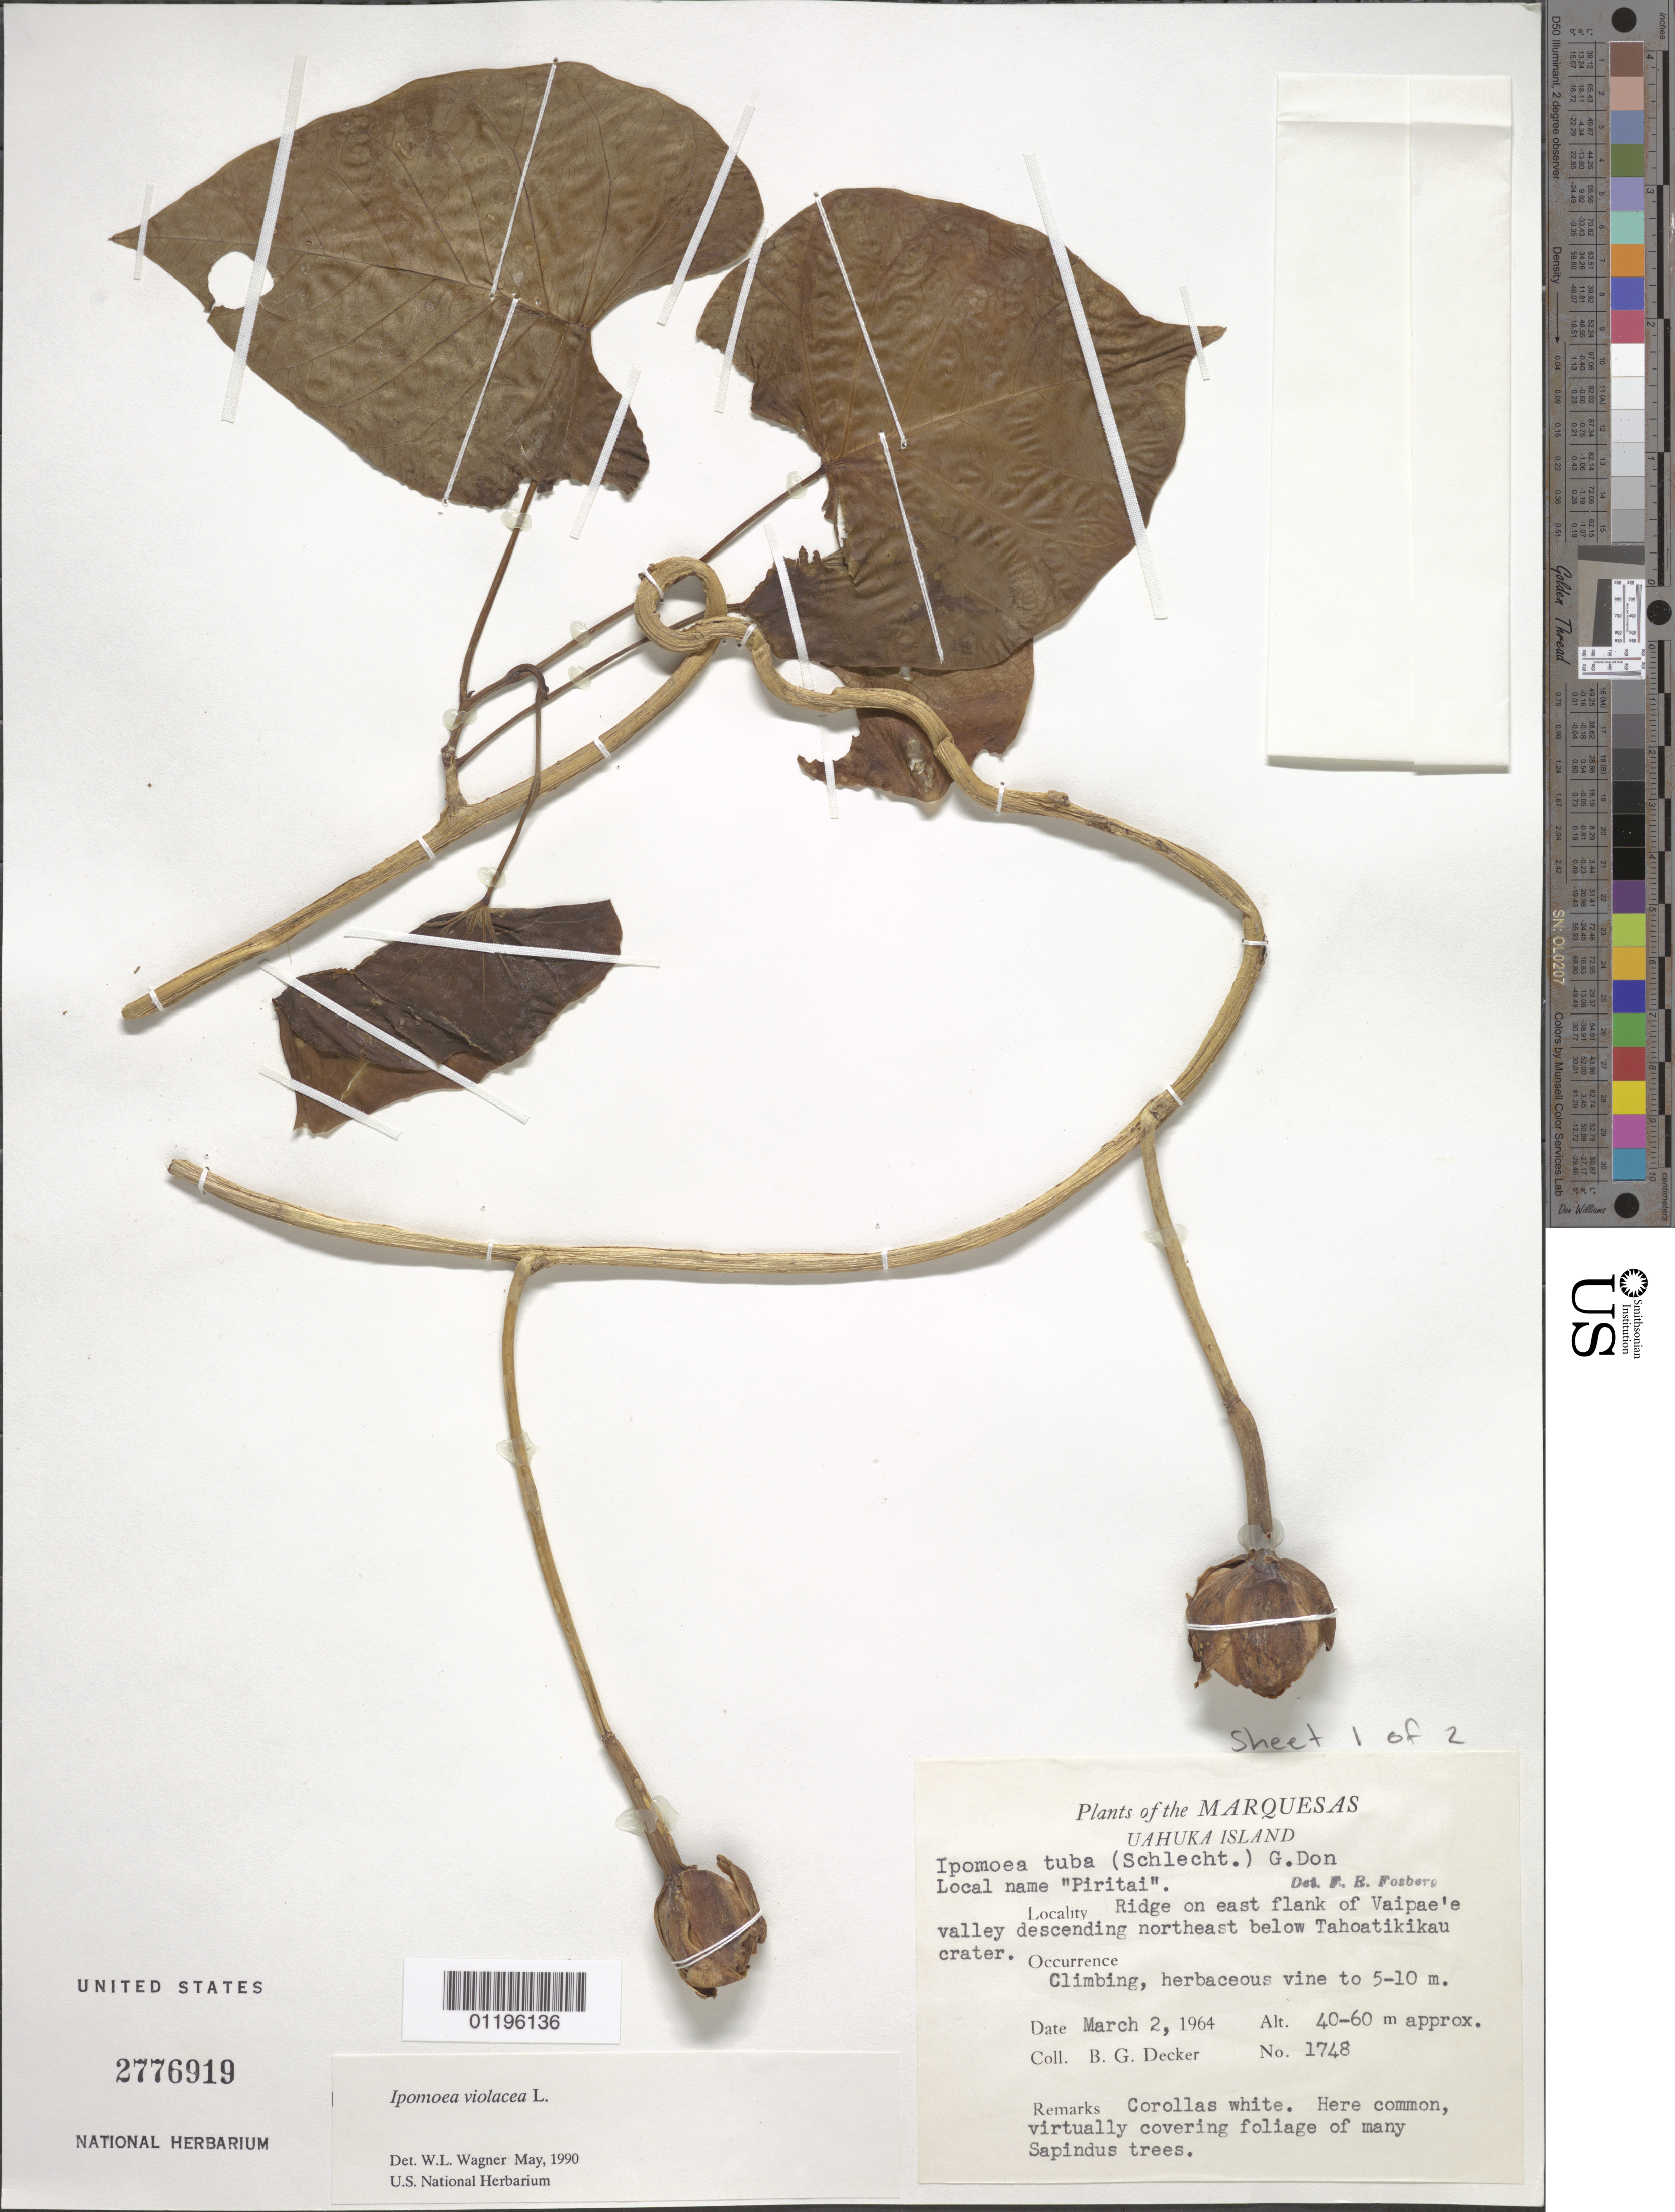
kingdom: Plantae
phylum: Tracheophyta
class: Magnoliopsida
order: Solanales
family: Convolvulaceae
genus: Ipomoea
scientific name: Ipomoea violacea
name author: L.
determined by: Wagner, W. L., (BOT), Smithsonian Institution - National Museum of Natural History (UNITED STATES)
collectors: B. G. Decker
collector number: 1748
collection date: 1964-03-02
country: French Polynesia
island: Ua Huka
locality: ridge on E flank of Vaipae'e Valley descending NE below Tahoatikikau crater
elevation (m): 40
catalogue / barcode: US 2776919